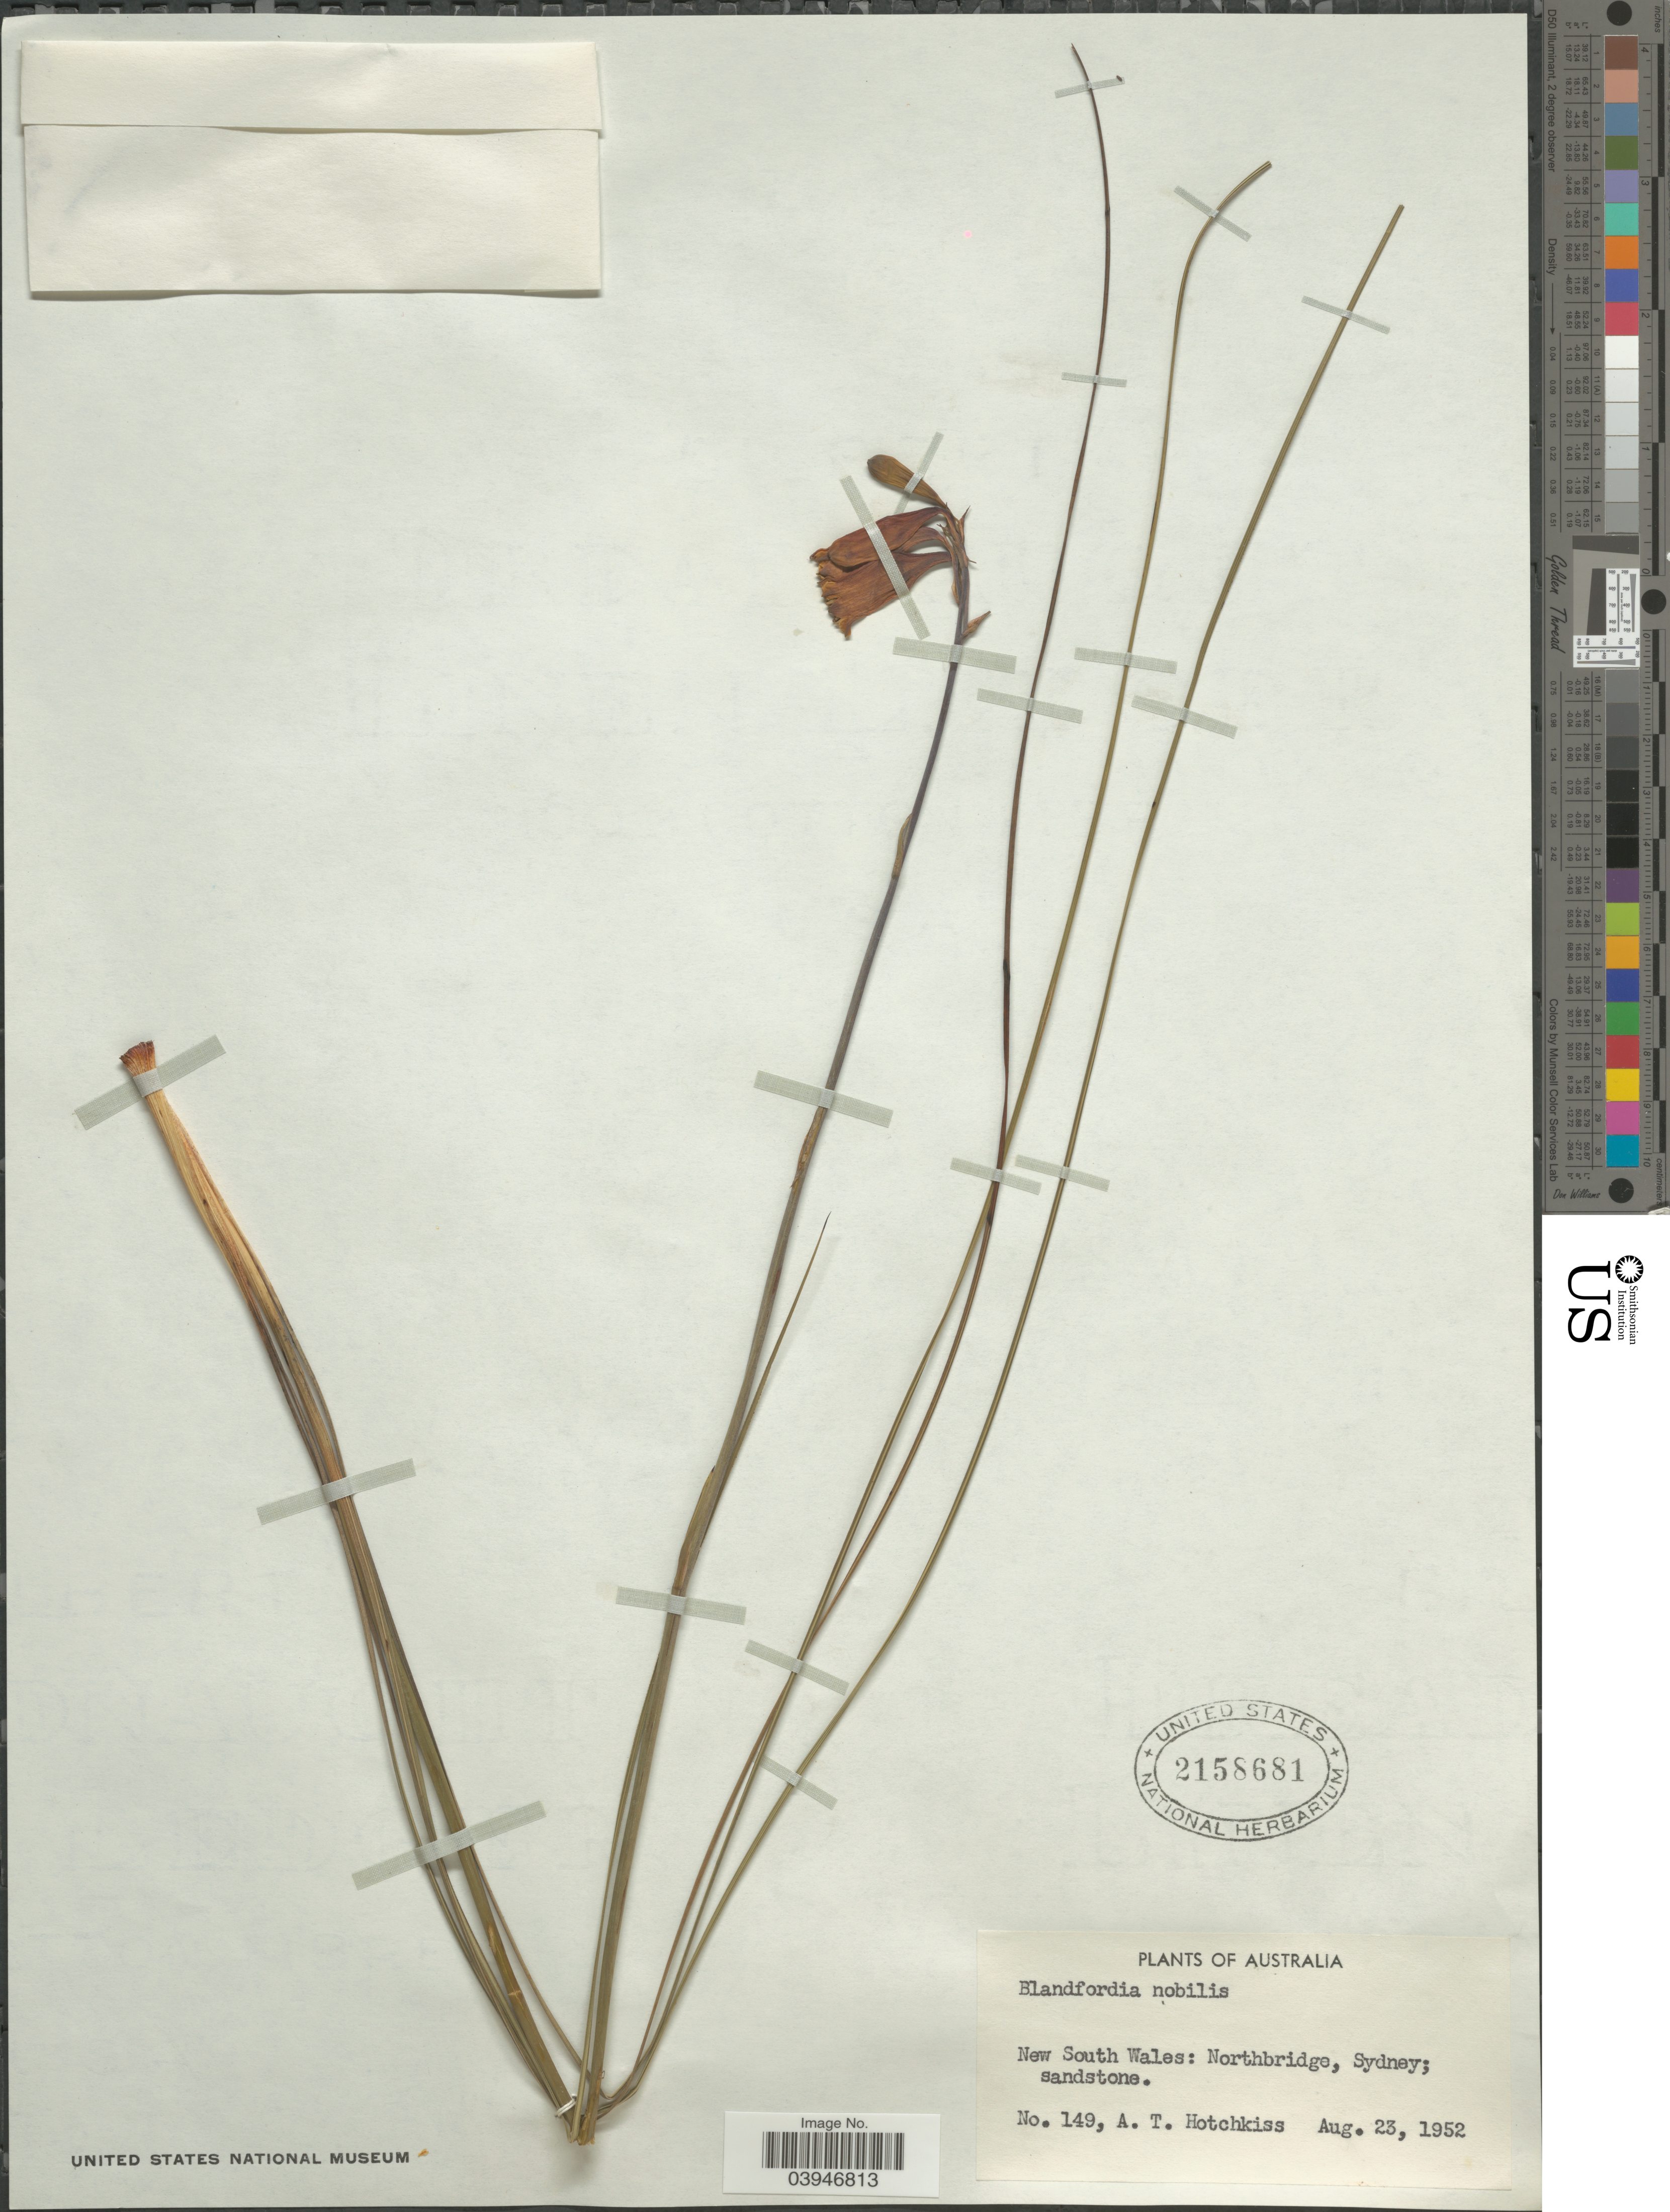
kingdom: Plantae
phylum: Tracheophyta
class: Liliopsida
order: Asparagales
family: Blandfordiaceae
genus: Blandfordia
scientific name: Blandfordia nobilis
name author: Sm.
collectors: A. Hotchkiss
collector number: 149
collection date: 1952-08-23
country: Australia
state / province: New South Wales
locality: Northbridge, Sydney.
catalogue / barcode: US 2158681